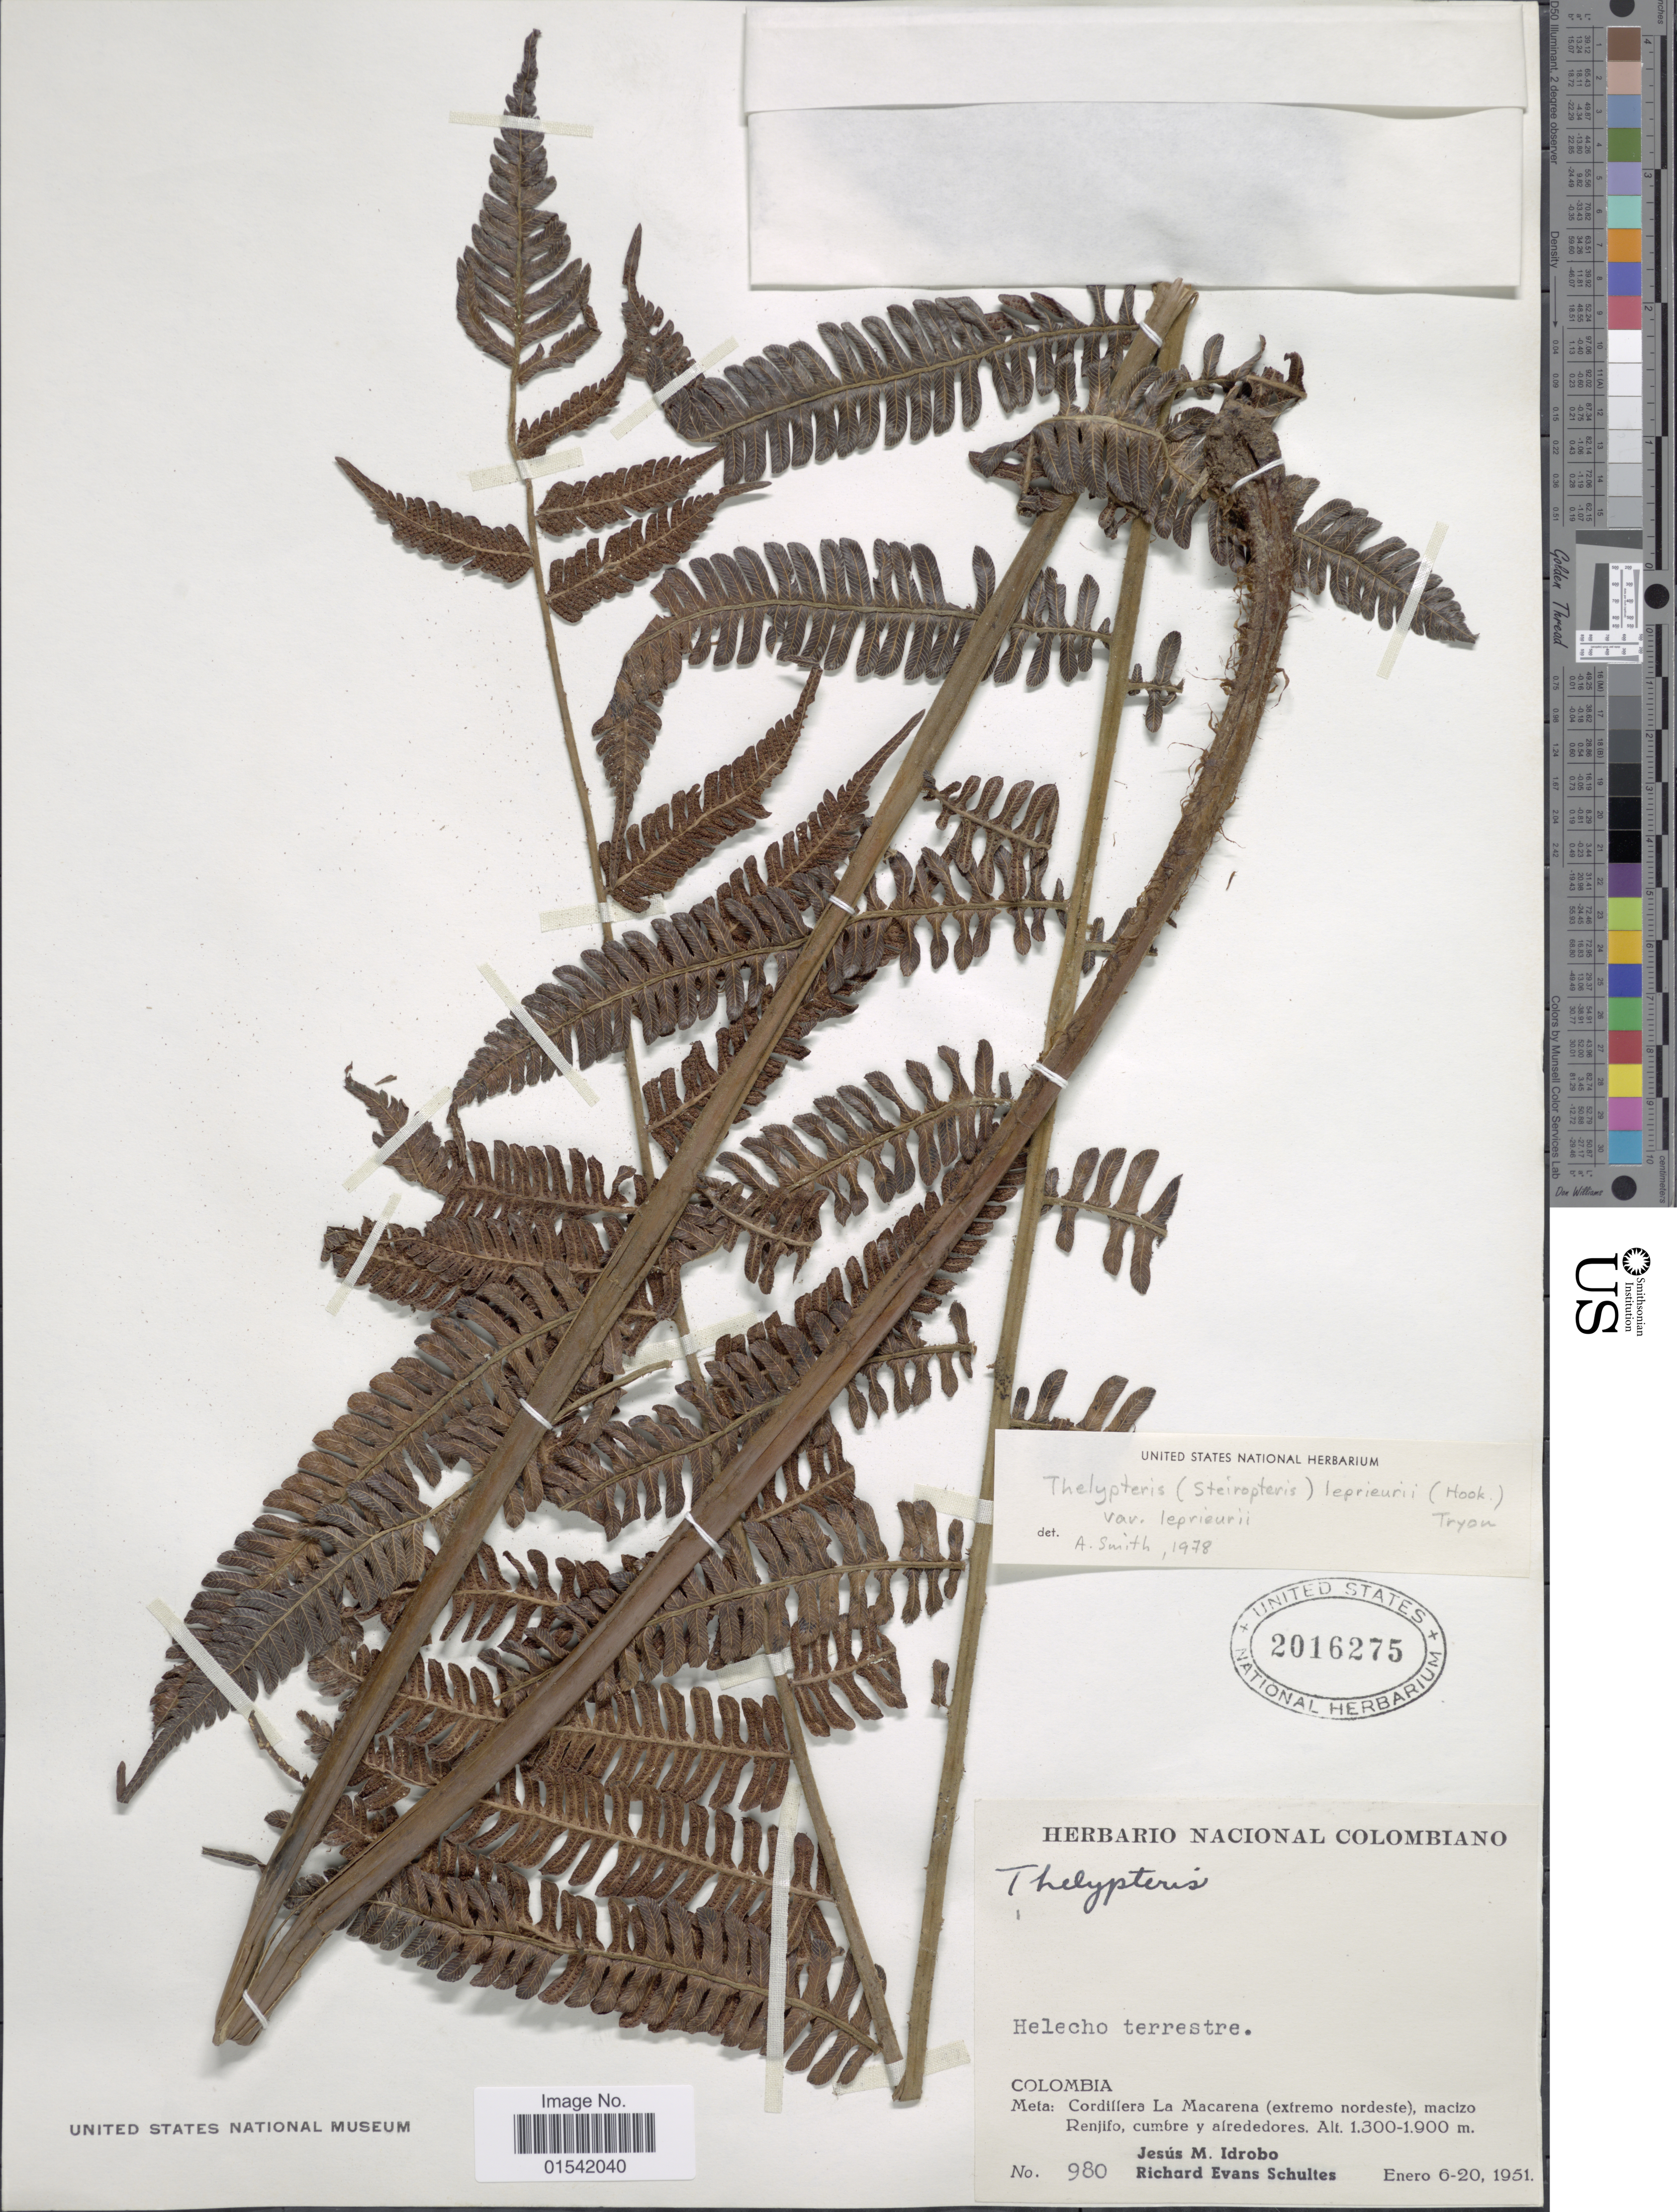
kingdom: Plantae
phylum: Tracheophyta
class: Polypodiopsida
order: Polypodiales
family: Thelypteridaceae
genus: Steiropteris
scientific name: Steiropteris leprieurii var. leprieurii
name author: (Hook. f.) Pic. Serm.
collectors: J. M. Idrobo & R. E. Schultes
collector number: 980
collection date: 1951-01-06/1951-01-20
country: Colombia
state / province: Meta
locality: Cordillera La Macarena (extremo nordeste), macizo Renjifo, cumbre y alrededores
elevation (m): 1300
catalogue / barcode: US 2016275